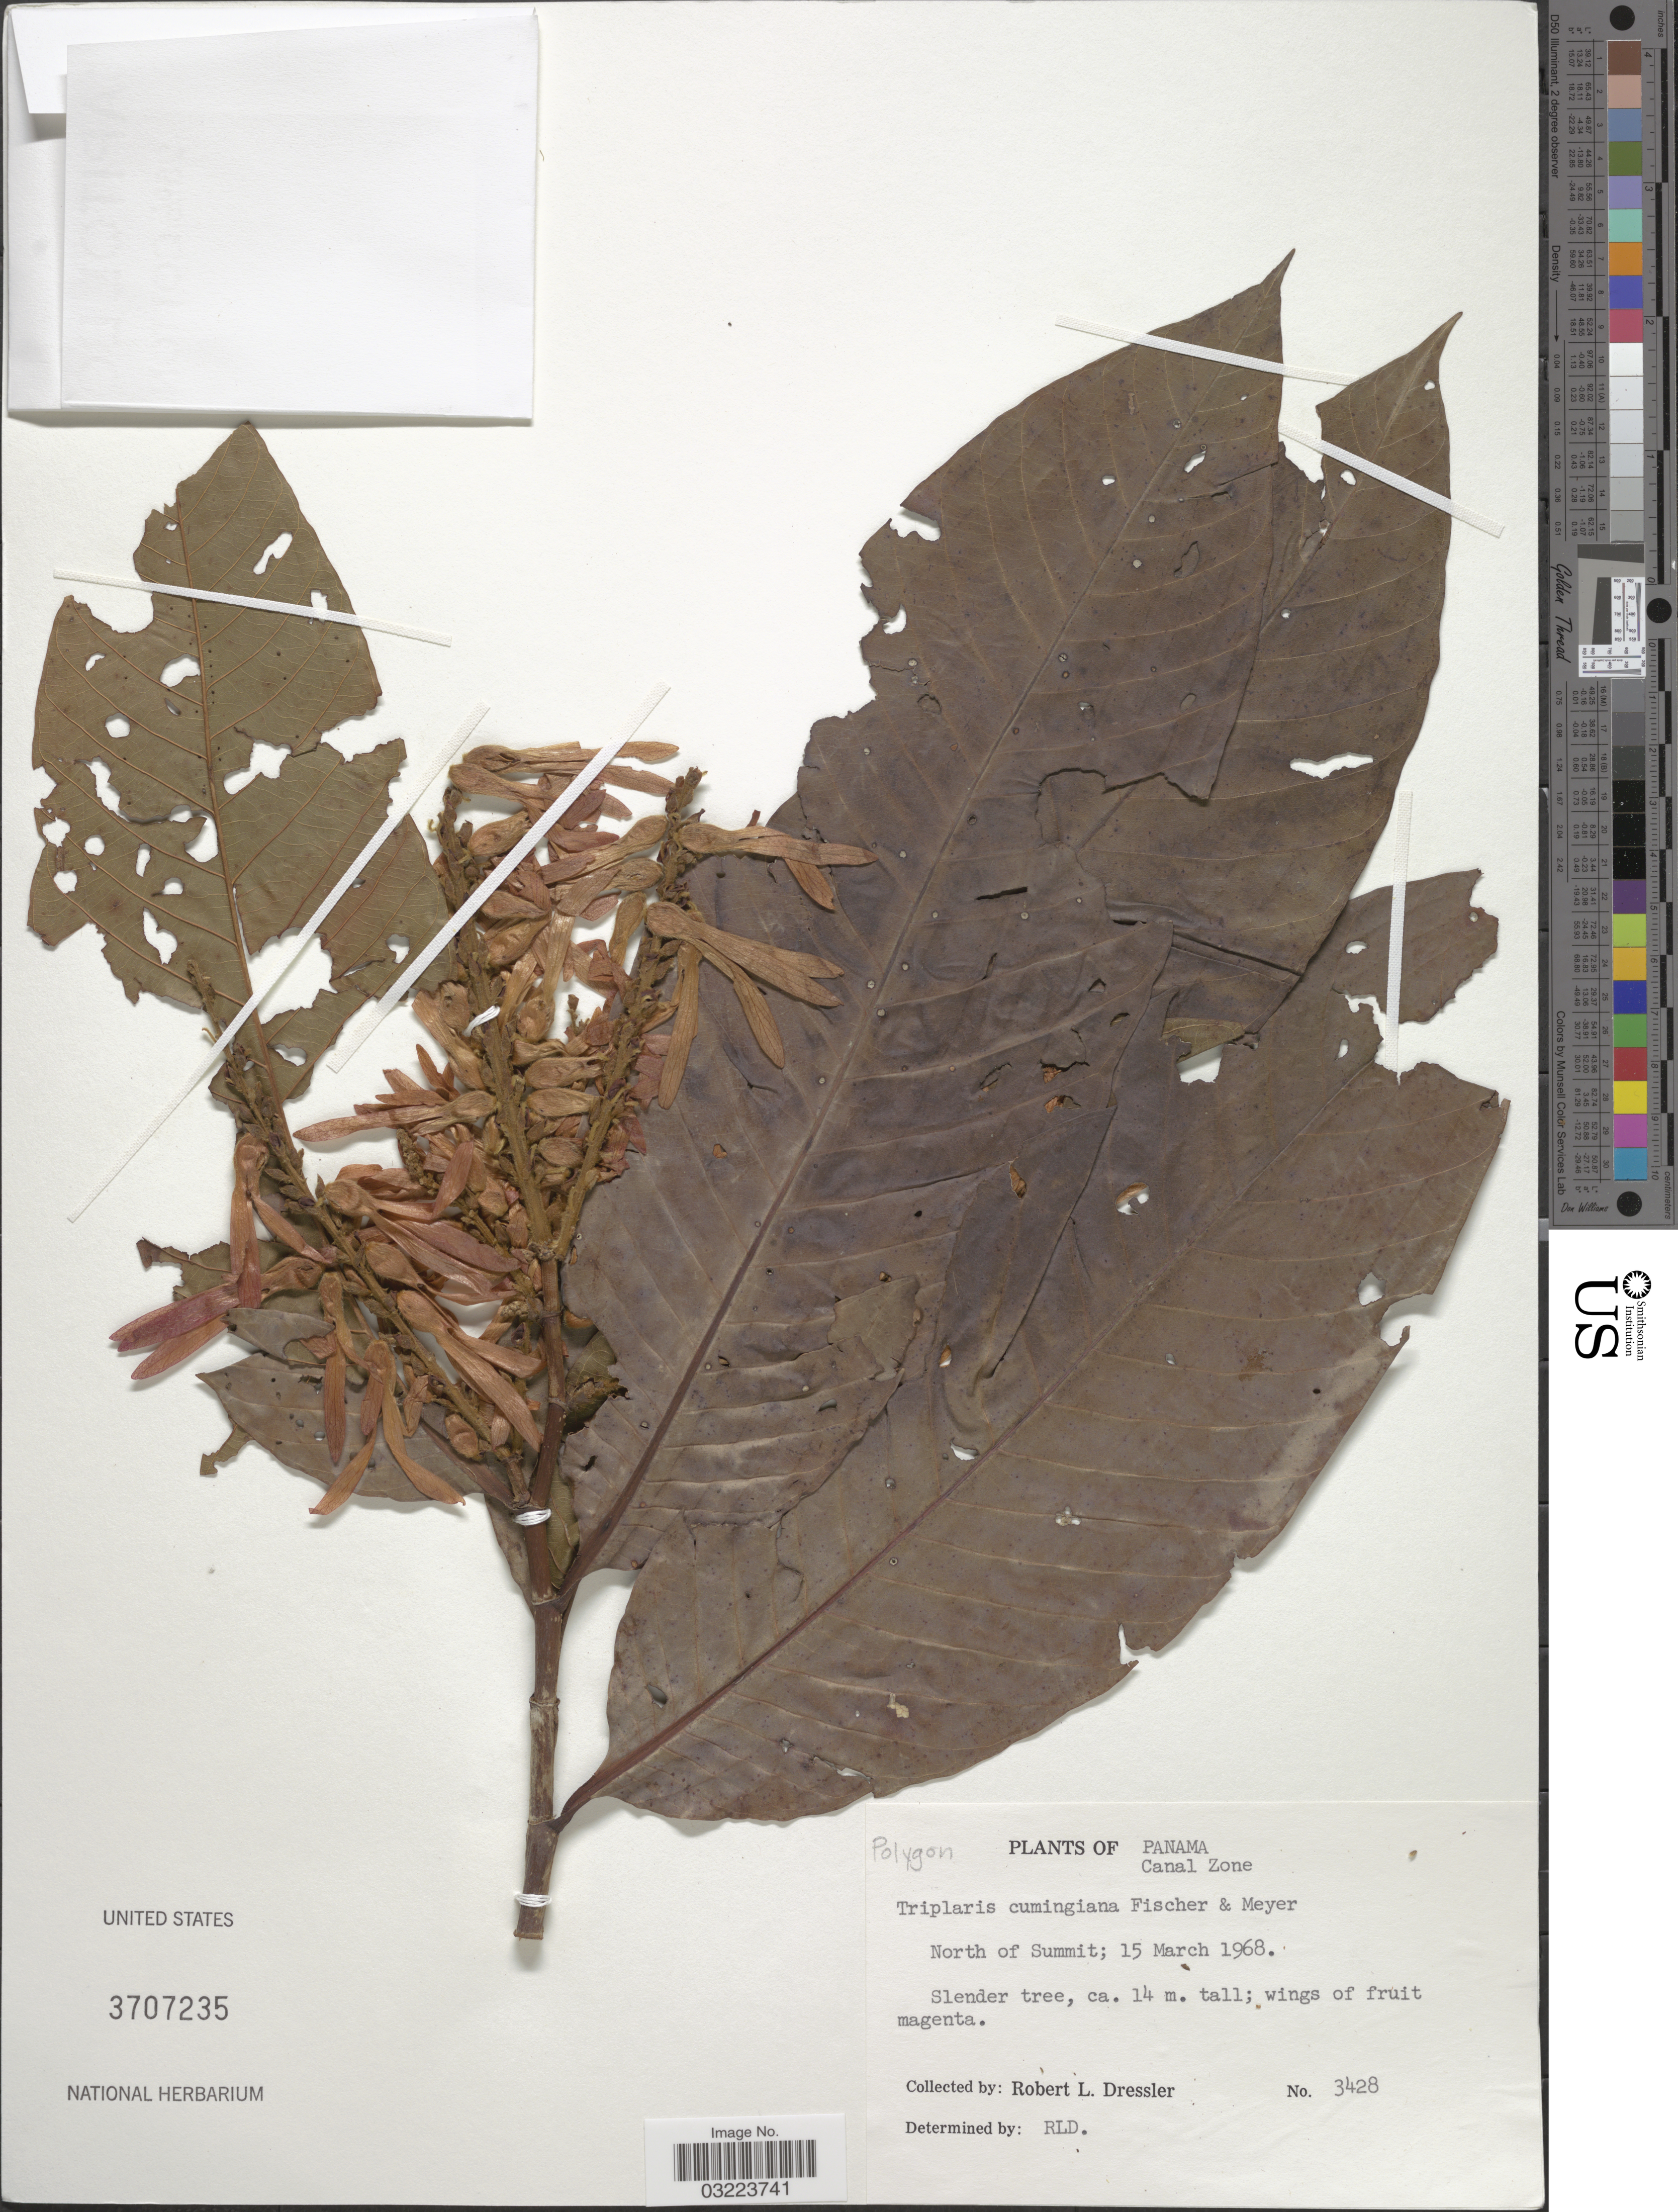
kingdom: Plantae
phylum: Tracheophyta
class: Magnoliopsida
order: Caryophyllales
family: Polygonaceae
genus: Triplaris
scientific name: Triplaris cumingiana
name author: Fisch. & C.A. Mey. ex C.A. Mey.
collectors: R. Dressler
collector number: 3428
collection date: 1968-03-15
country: Panama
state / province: Colón / Panamá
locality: Canal Zone. North of Summit.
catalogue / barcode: US 3707235